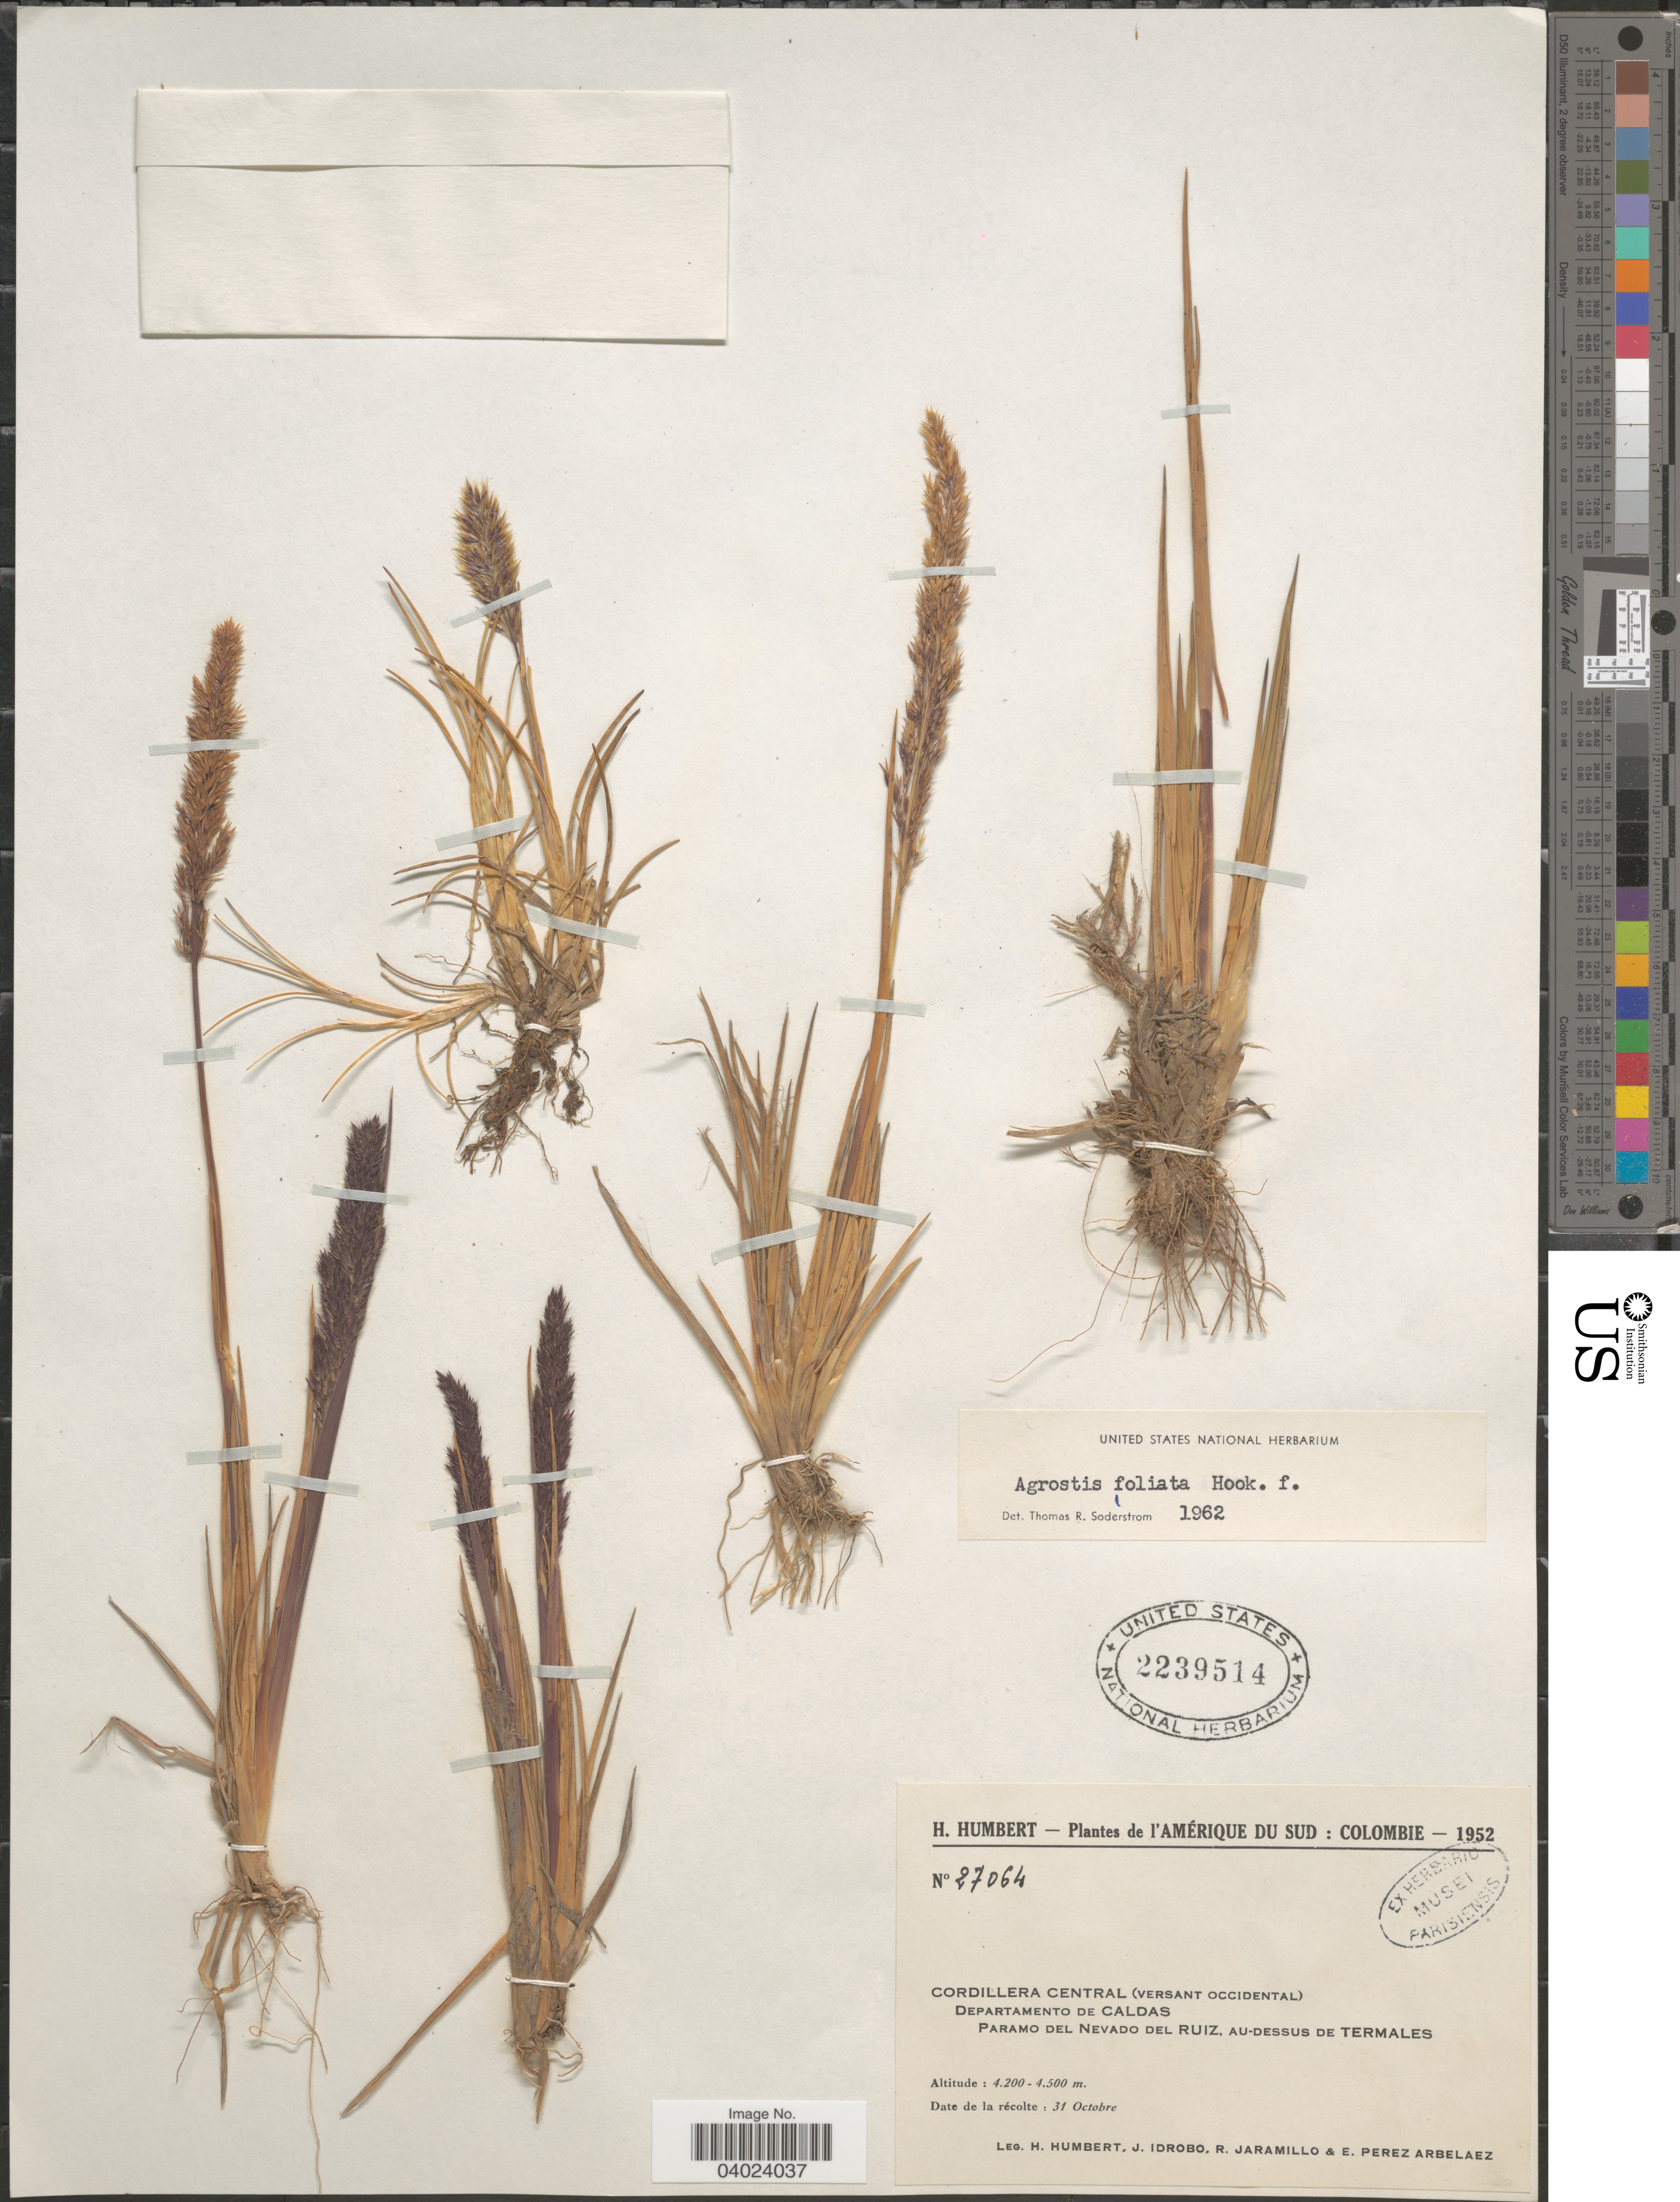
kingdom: Plantae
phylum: Tracheophyta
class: Liliopsida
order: Poales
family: Poaceae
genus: Agrostis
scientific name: Agrostis foliata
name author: Hook. f.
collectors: H. Humbert, J. M. Idrobo, R. Jaramillo & E. Pérez Arbeláez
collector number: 27064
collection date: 1952-10-31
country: Colombia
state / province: Caldas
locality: Cordillera Central (versant occidental). Departamento de Caldas. Paramo del Nevado del Ruiz, au-dessus de Termales.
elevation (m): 4200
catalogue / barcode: US 2239514